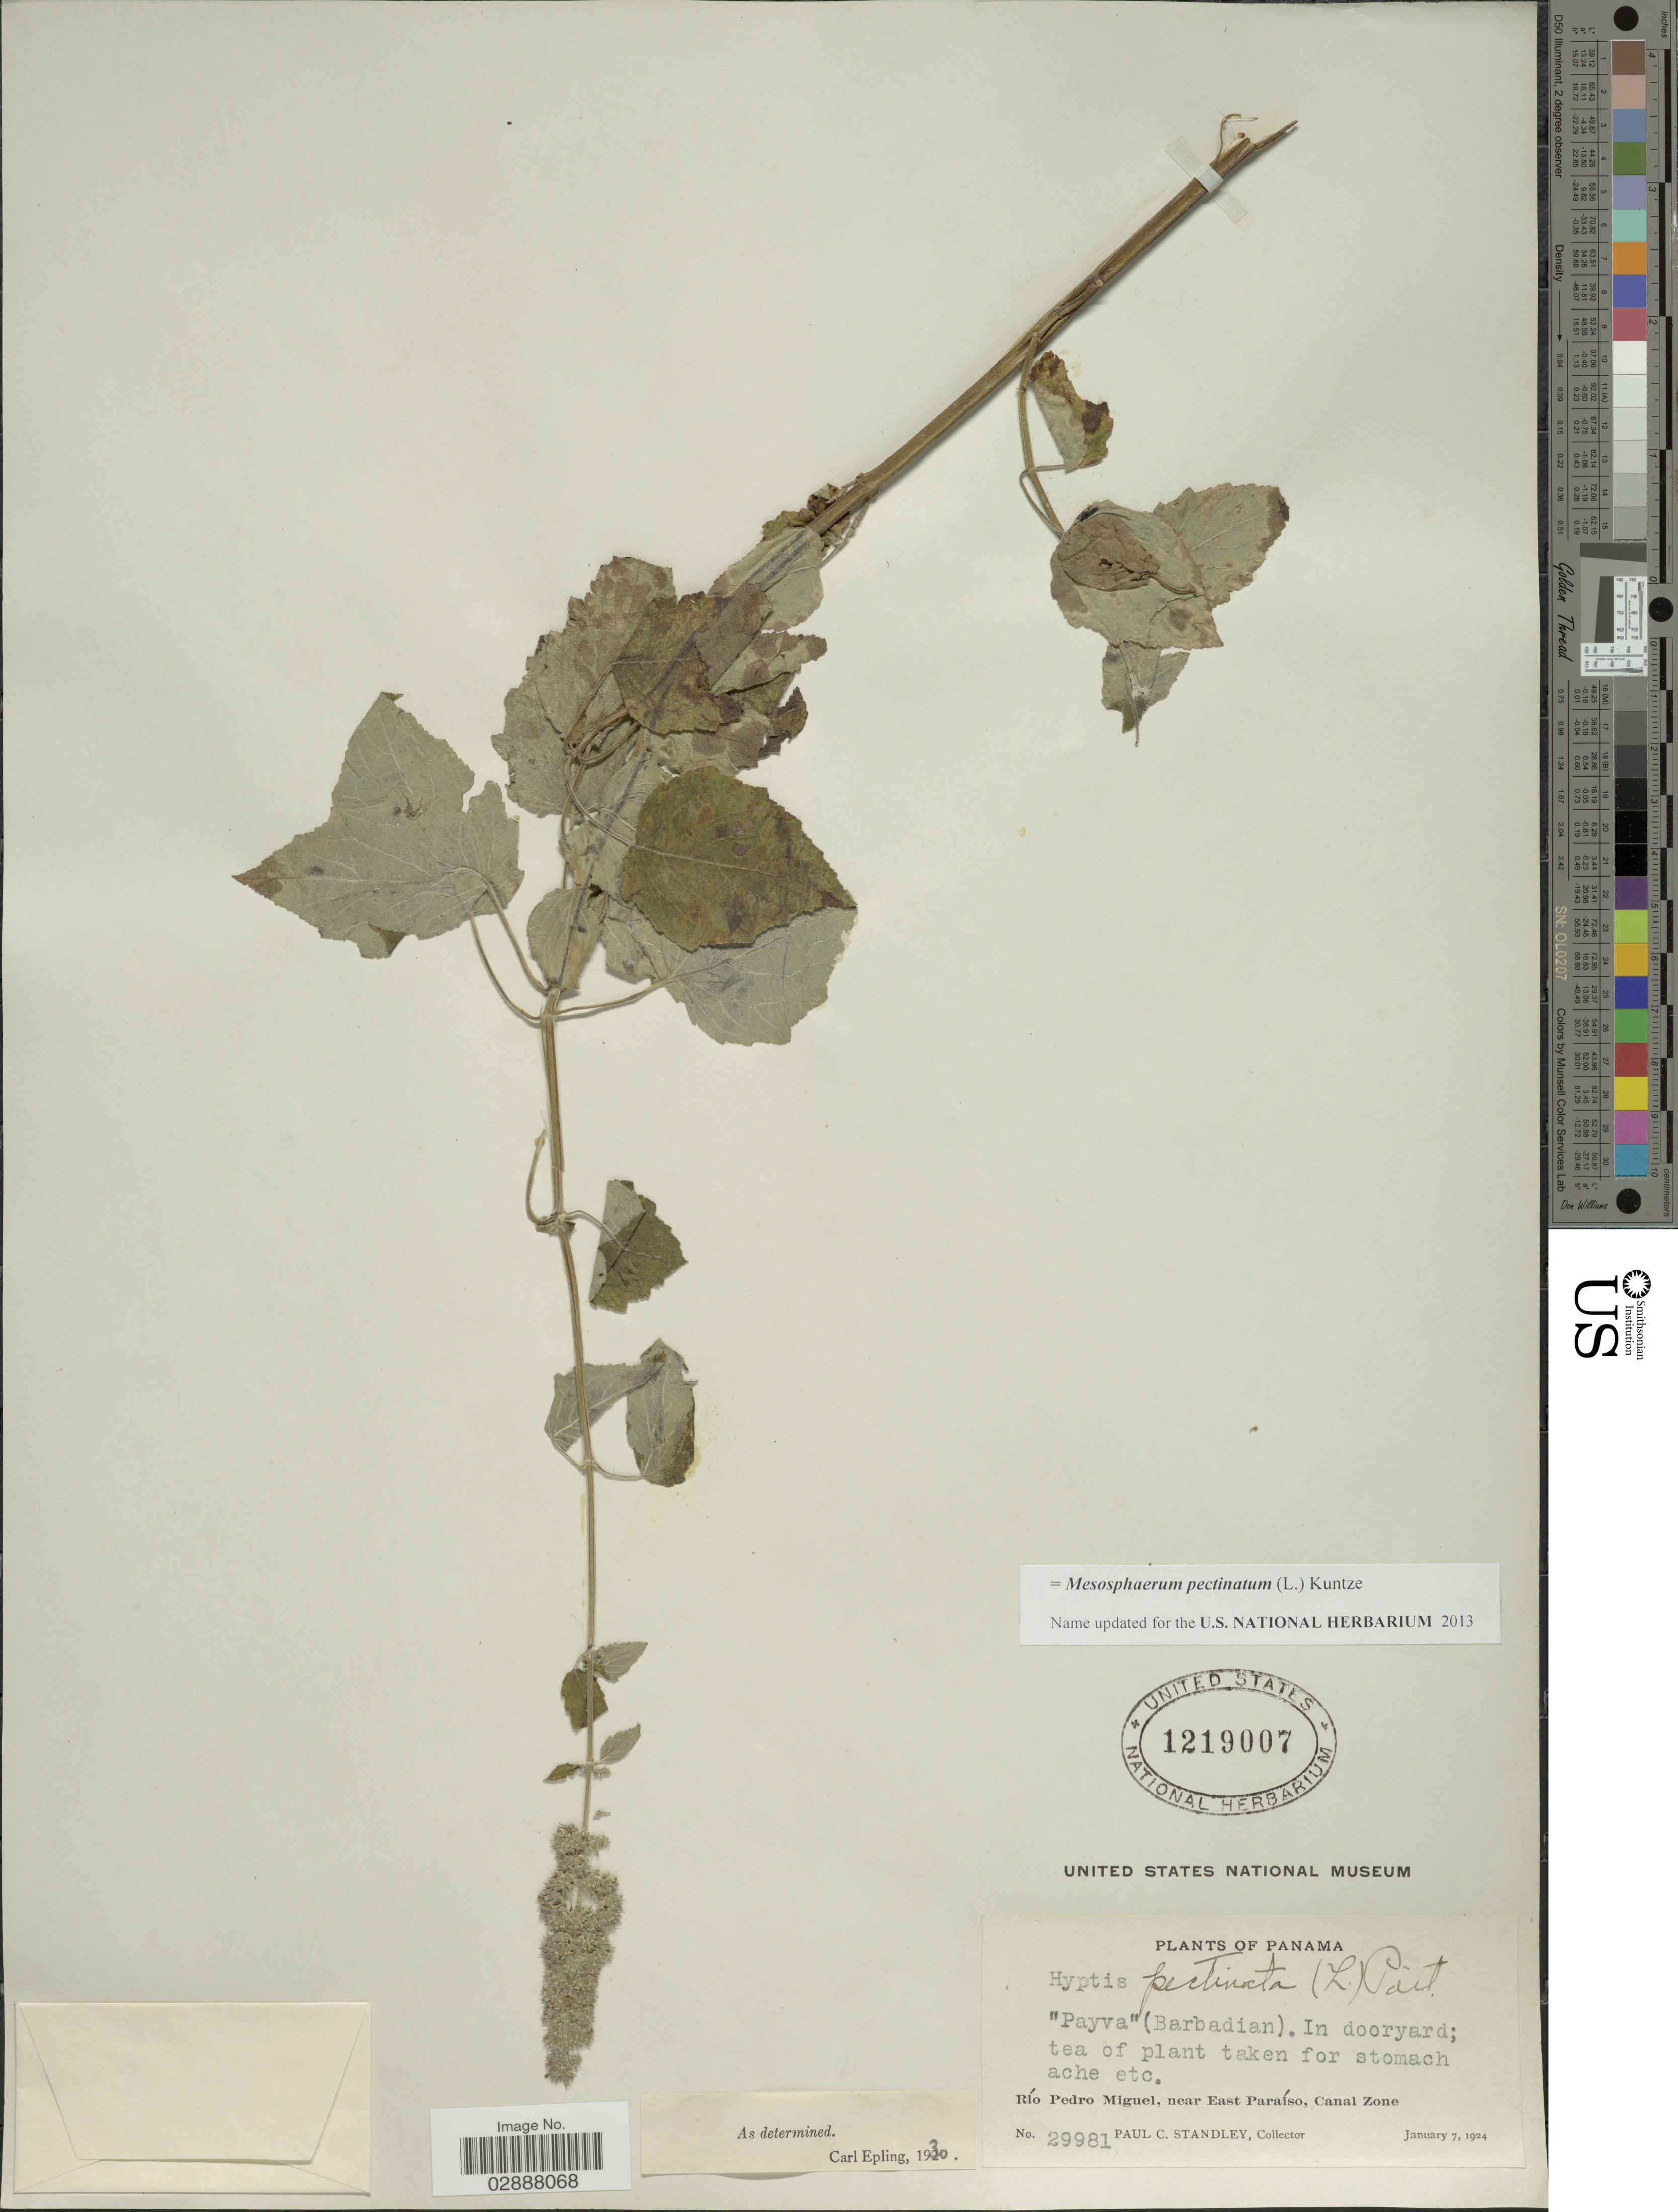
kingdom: Plantae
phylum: Tracheophyta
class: Magnoliopsida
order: Lamiales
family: Lamiaceae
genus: Mesosphaerum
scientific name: Mesosphaerum pectinatum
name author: (L.) Kuntze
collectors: P. C. Standley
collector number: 29981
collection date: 1924-01-07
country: Panama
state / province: Colón / Panamá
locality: Río Pedro Miguel, near East Paraíso, Canal Zone.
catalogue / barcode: US 1219007